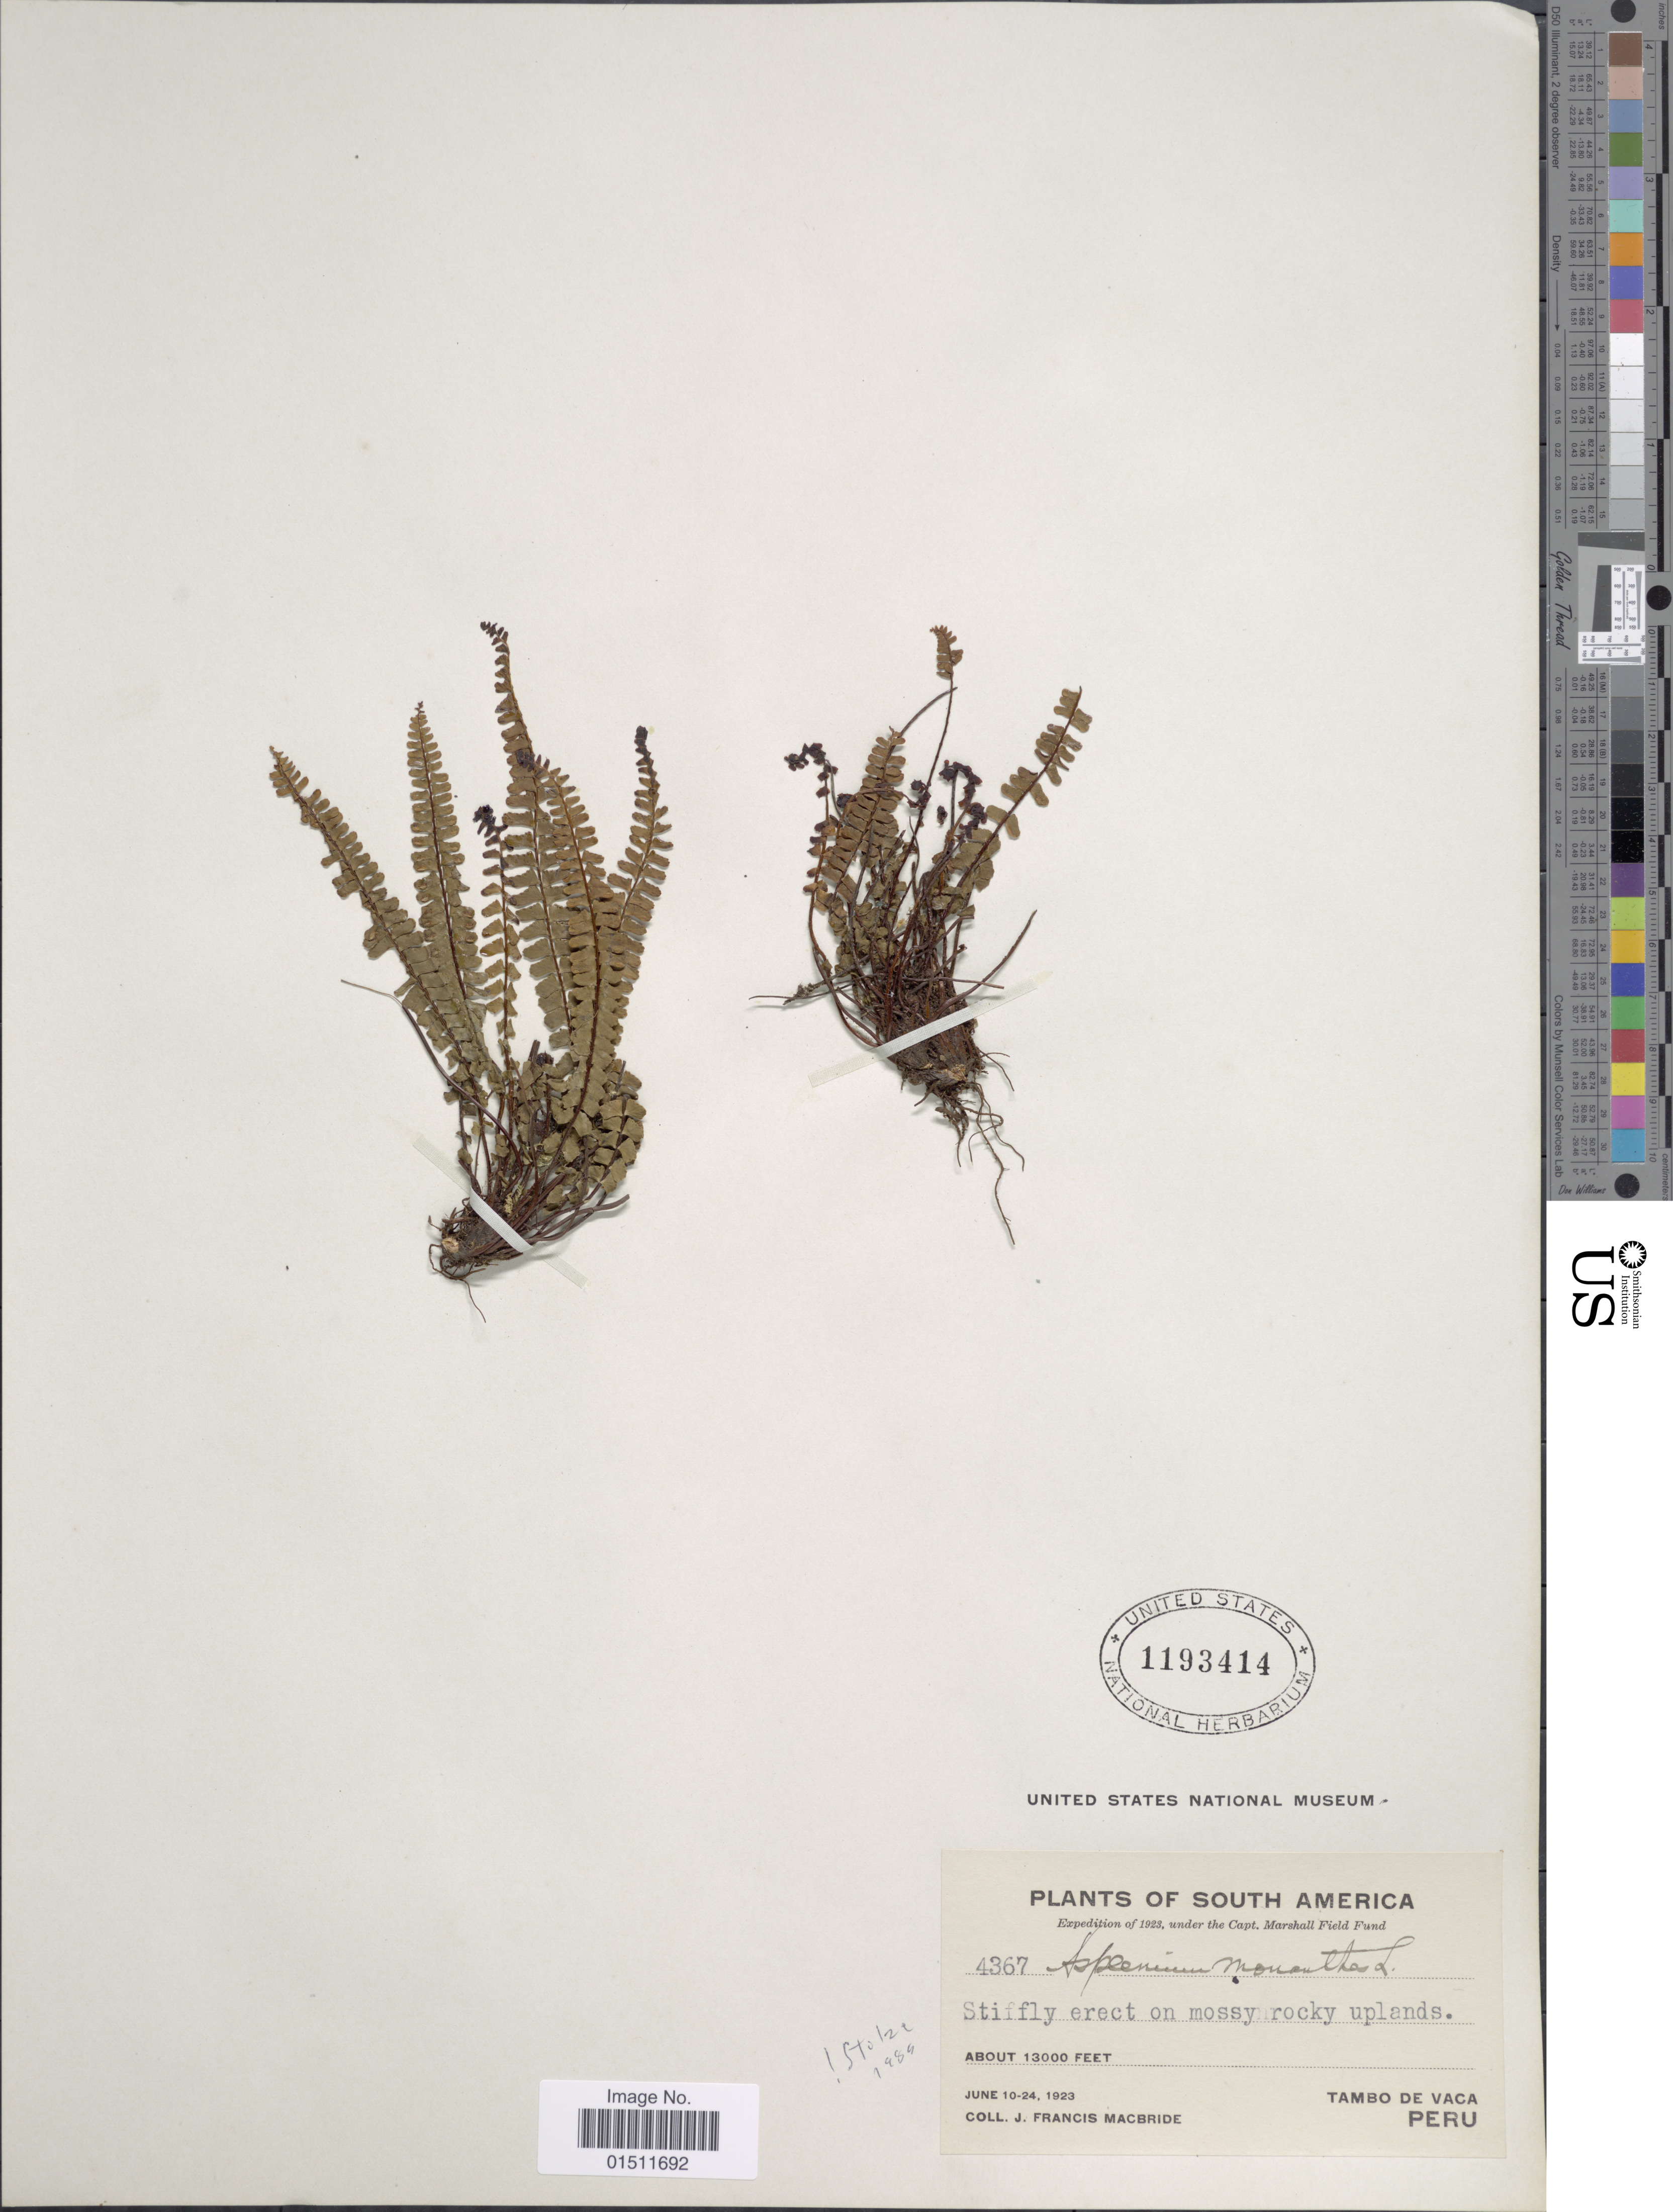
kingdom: Plantae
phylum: Tracheophyta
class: Polypodiopsida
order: Polypodiales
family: Aspleniaceae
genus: Asplenium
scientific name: Asplenium monanthes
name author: L.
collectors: J. F. Macbride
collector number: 4367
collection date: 1923-06-10/1923-06-24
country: Peru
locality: Tambo de Vaca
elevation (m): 3962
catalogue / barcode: US 1193414